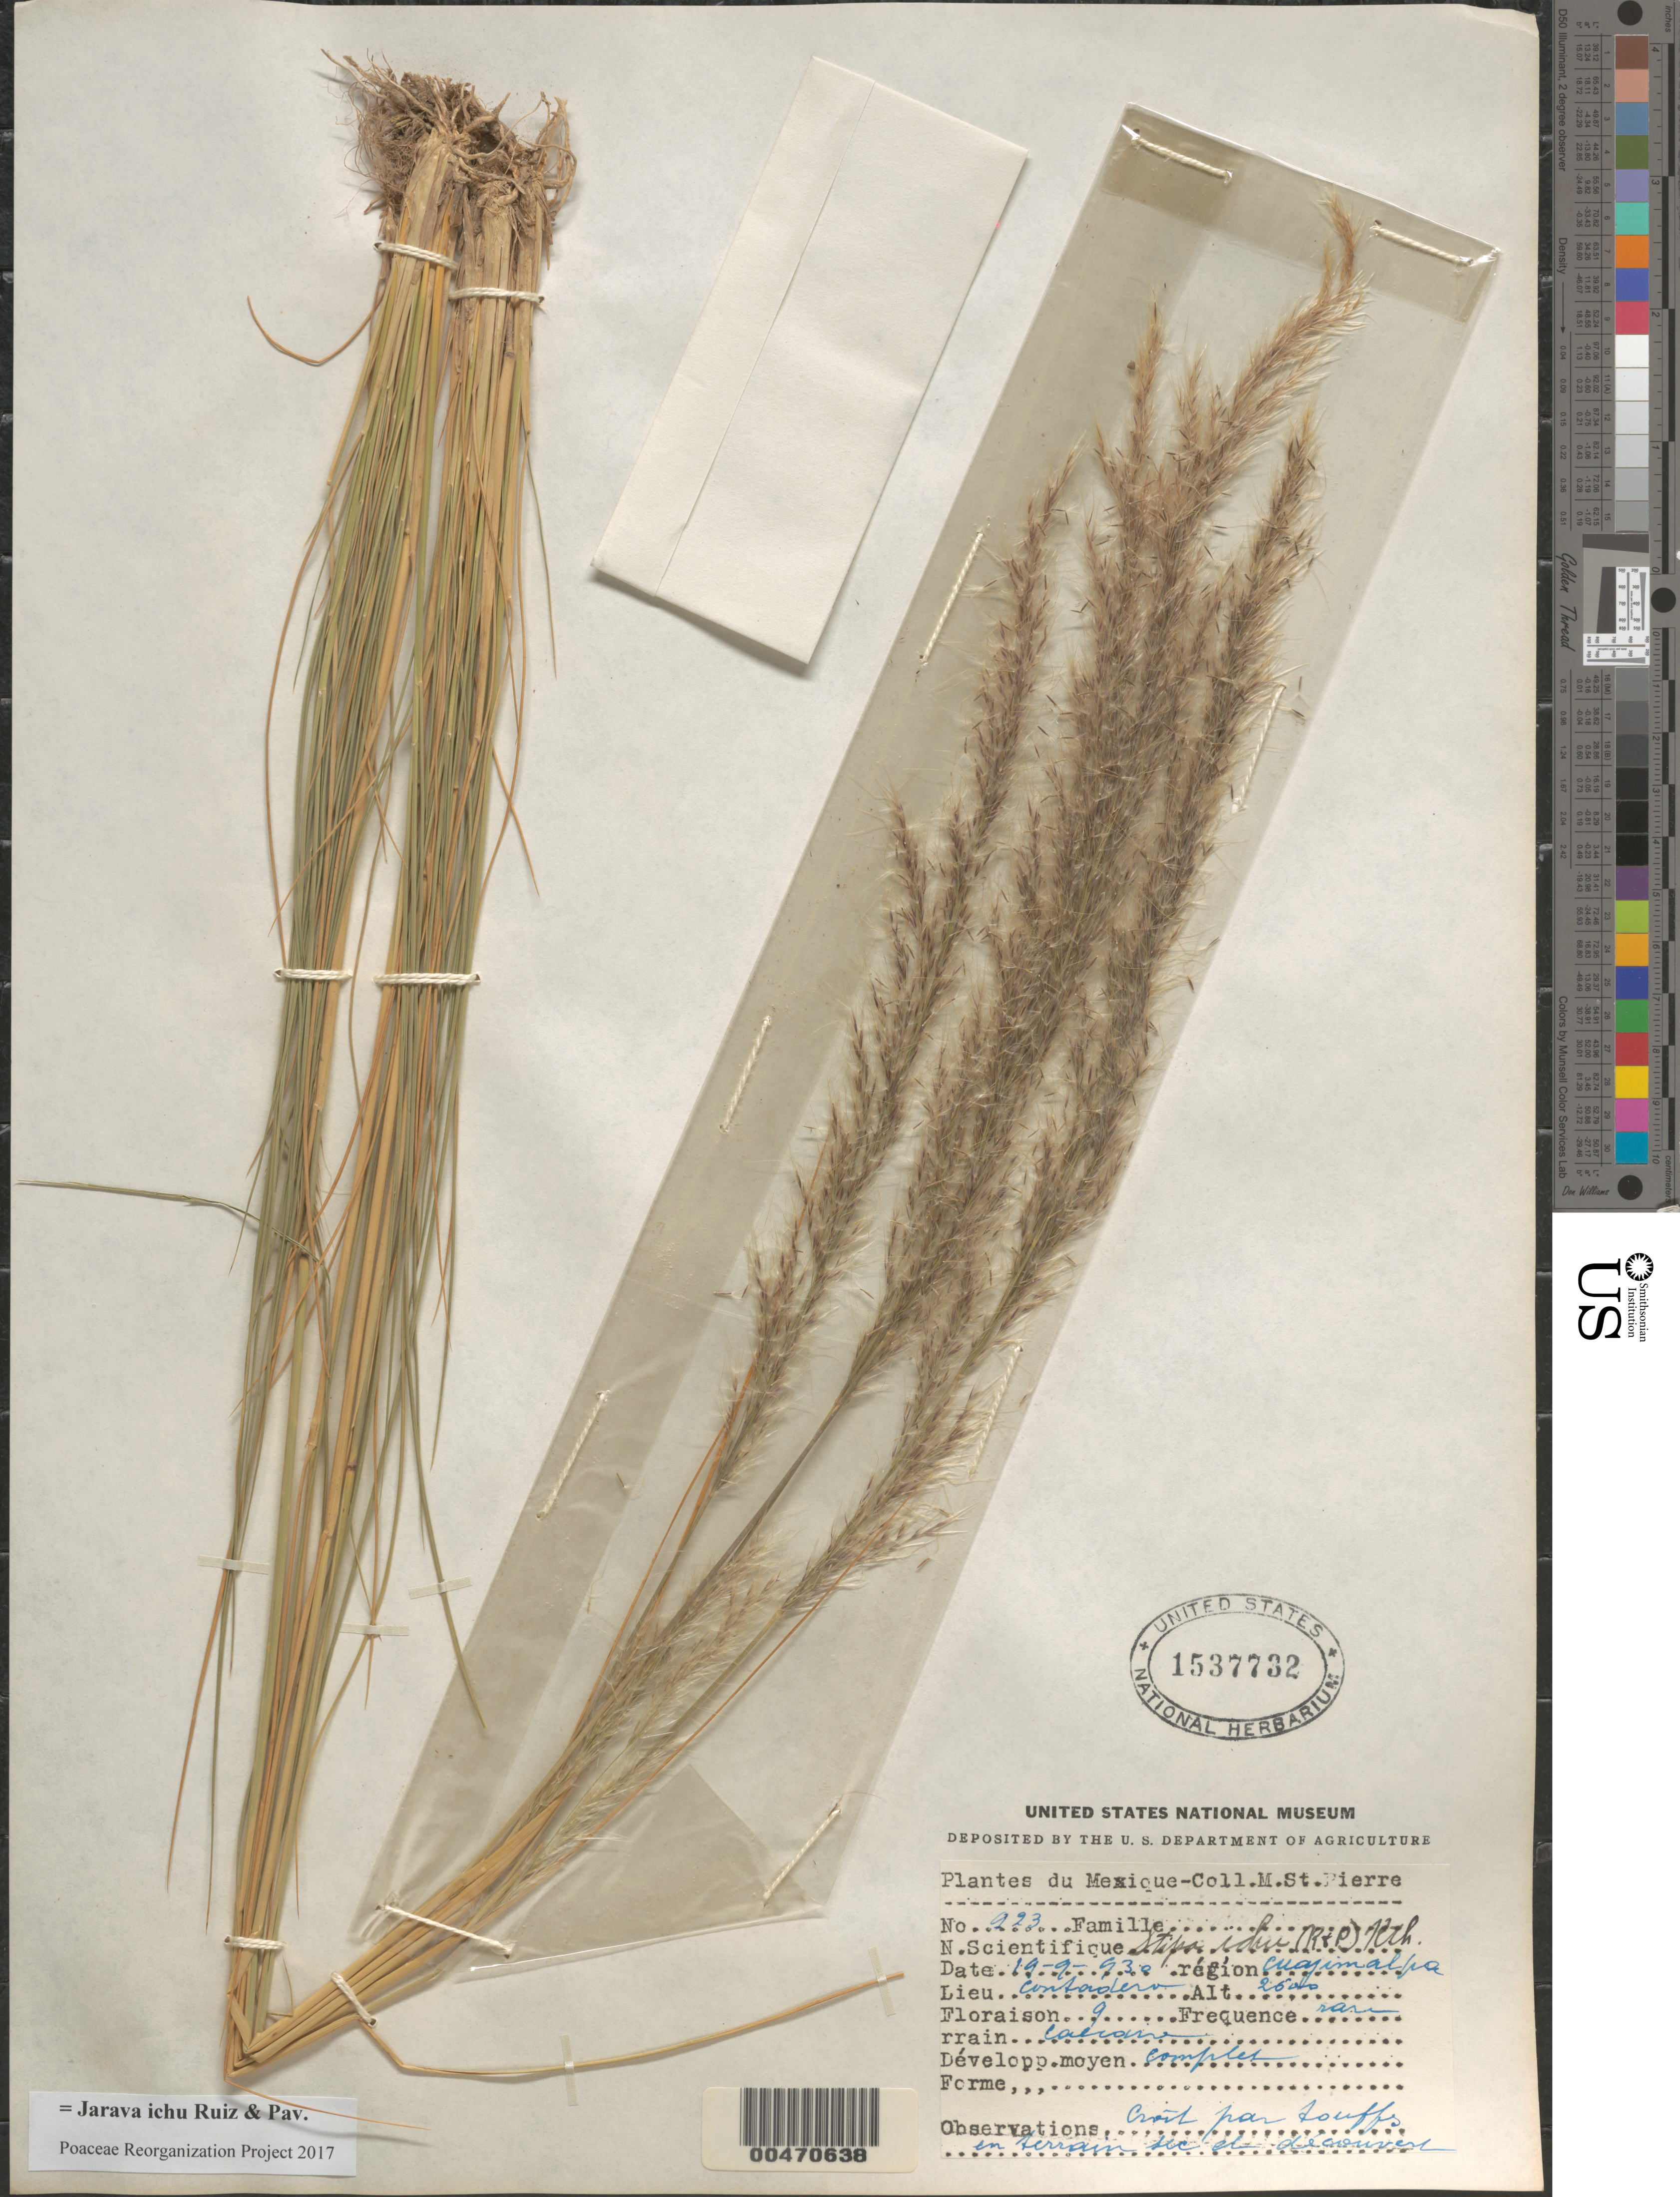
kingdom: Plantae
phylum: Tracheophyta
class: Liliopsida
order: Poales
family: Poaceae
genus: Jarava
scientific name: Jarava ichu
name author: Ruiz & Pav.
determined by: Poaceae Reorganization Project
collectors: M. Saint-Pierre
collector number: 923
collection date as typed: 19 Sep 1930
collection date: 1930-09-19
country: Mexico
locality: Cuajimalpa, Contadero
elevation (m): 792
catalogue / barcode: US 1537732